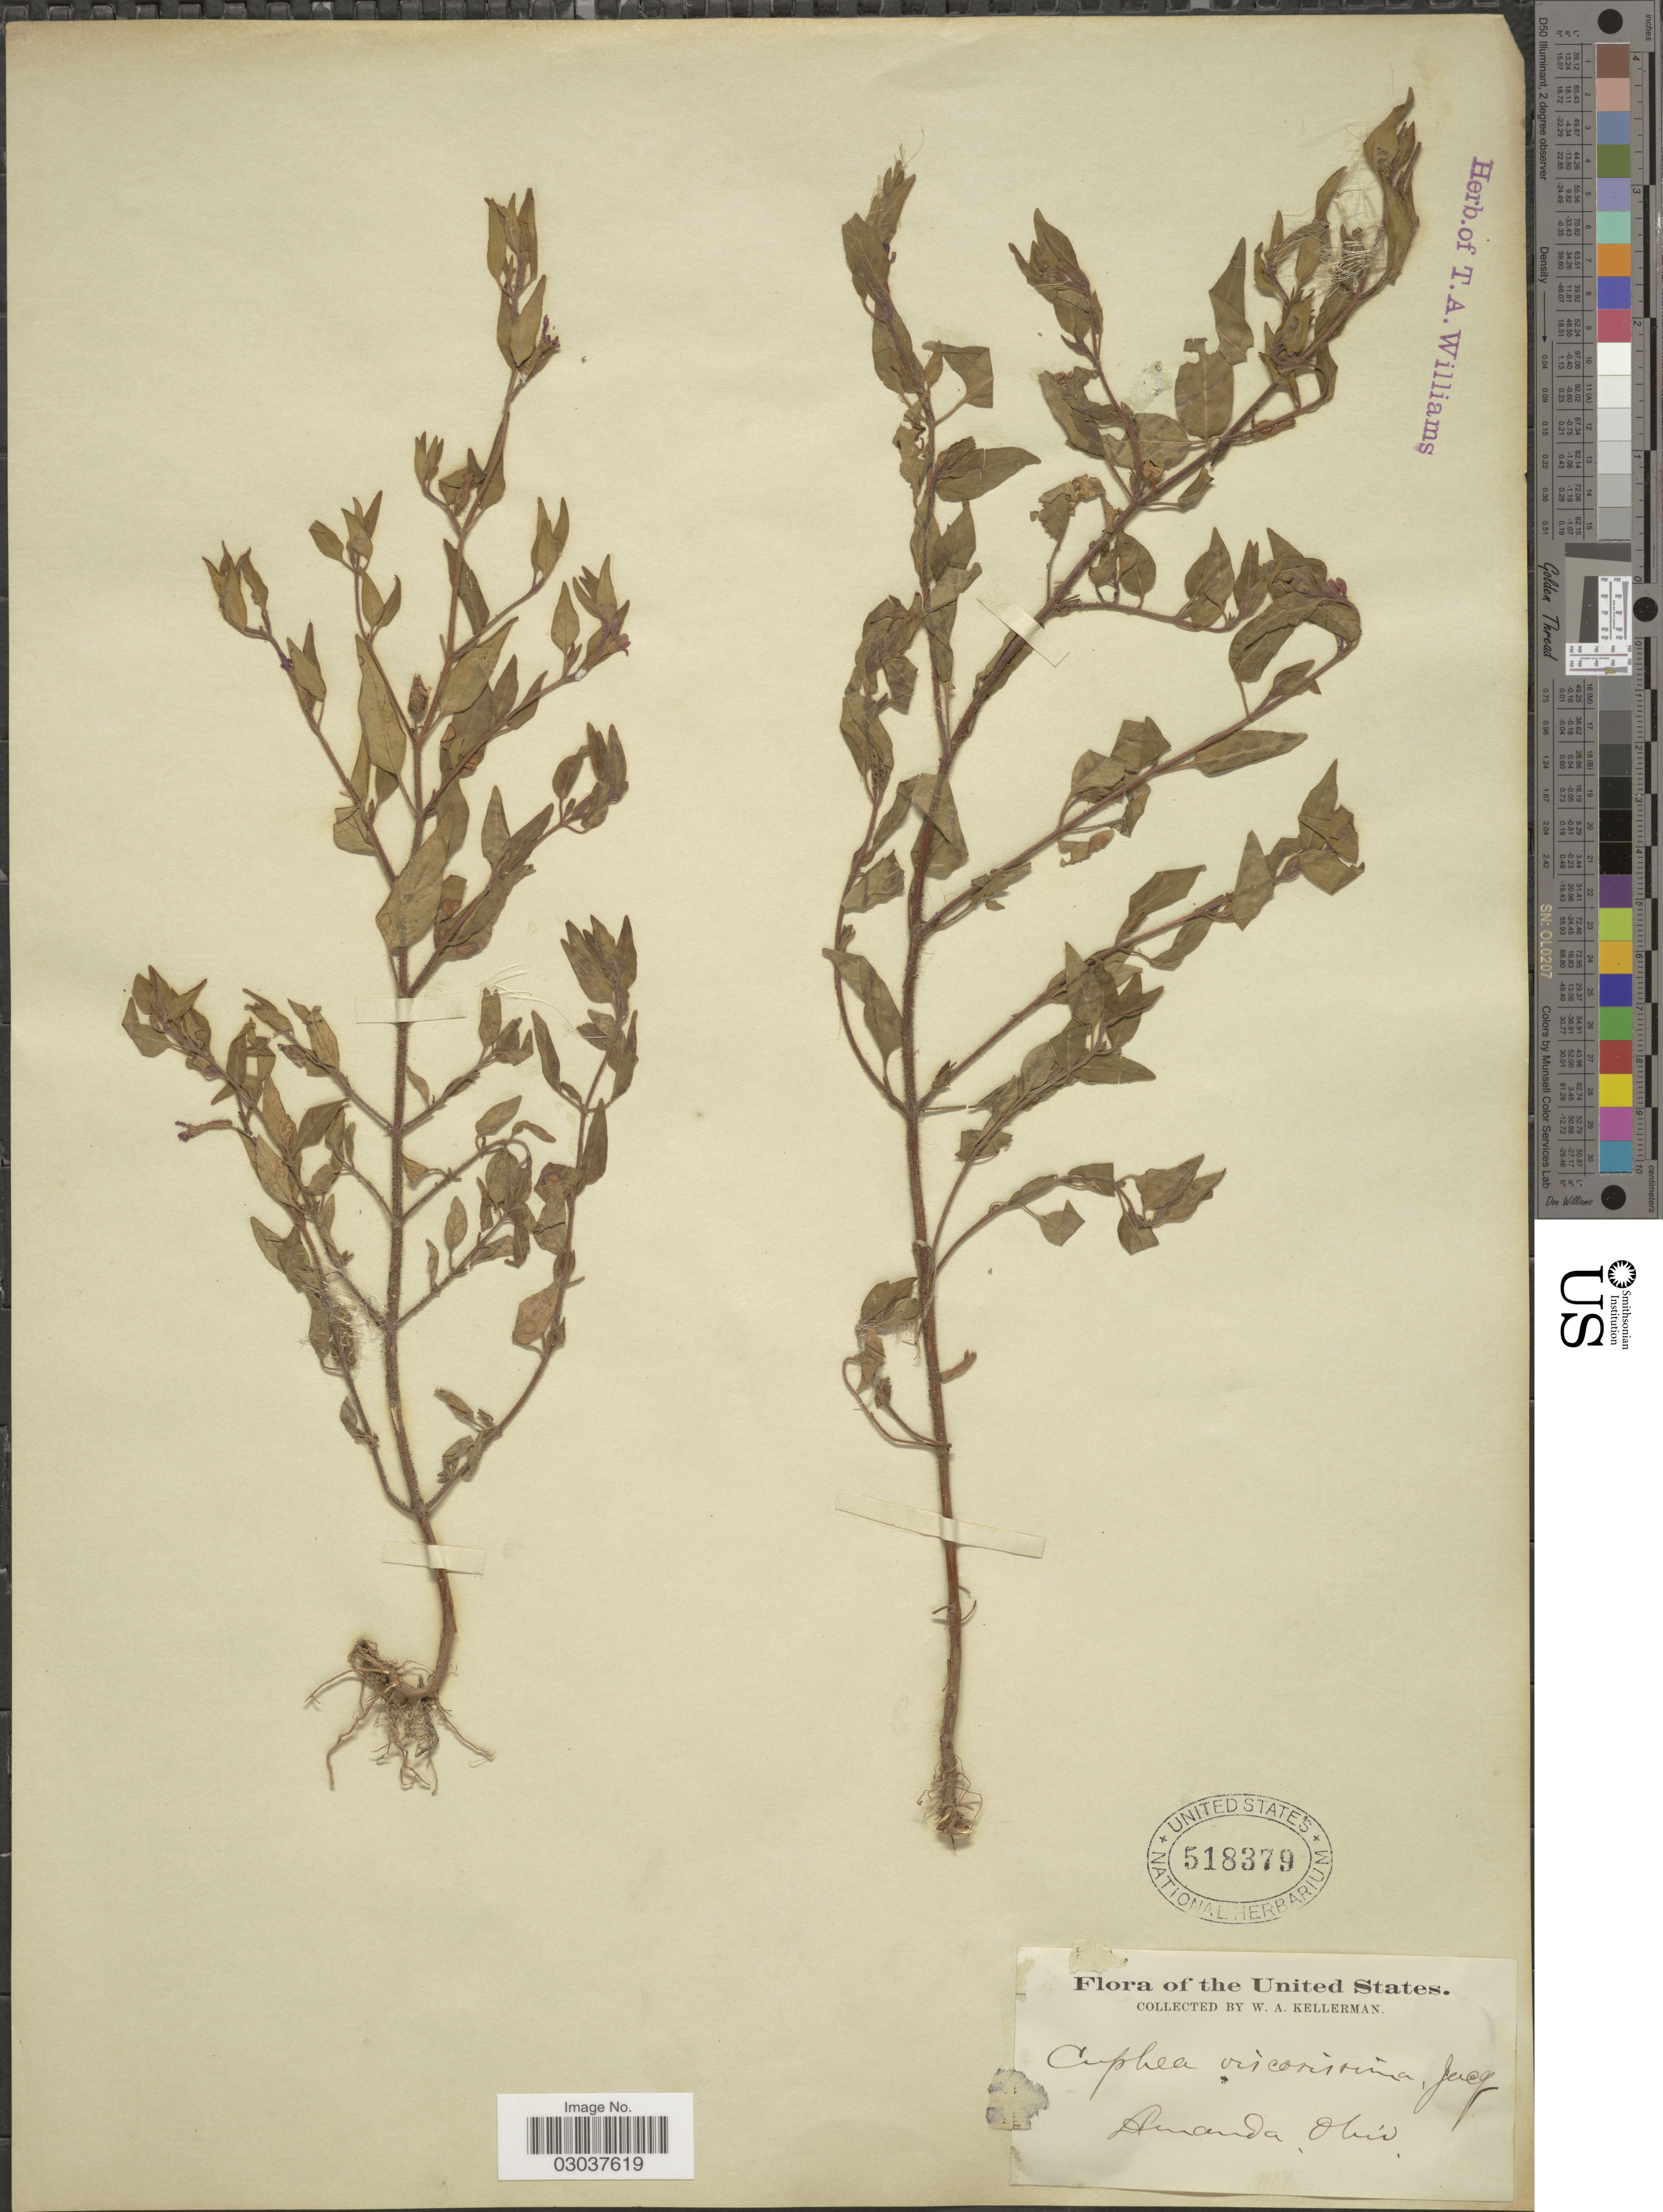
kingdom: Plantae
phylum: Tracheophyta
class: Magnoliopsida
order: Myrtales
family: Lythraceae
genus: Cuphea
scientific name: Cuphea petiolata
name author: Pohl ex Koehne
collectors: W. Kellerman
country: United States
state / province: Ohio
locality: Amanda, Ohio.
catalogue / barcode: US 518379